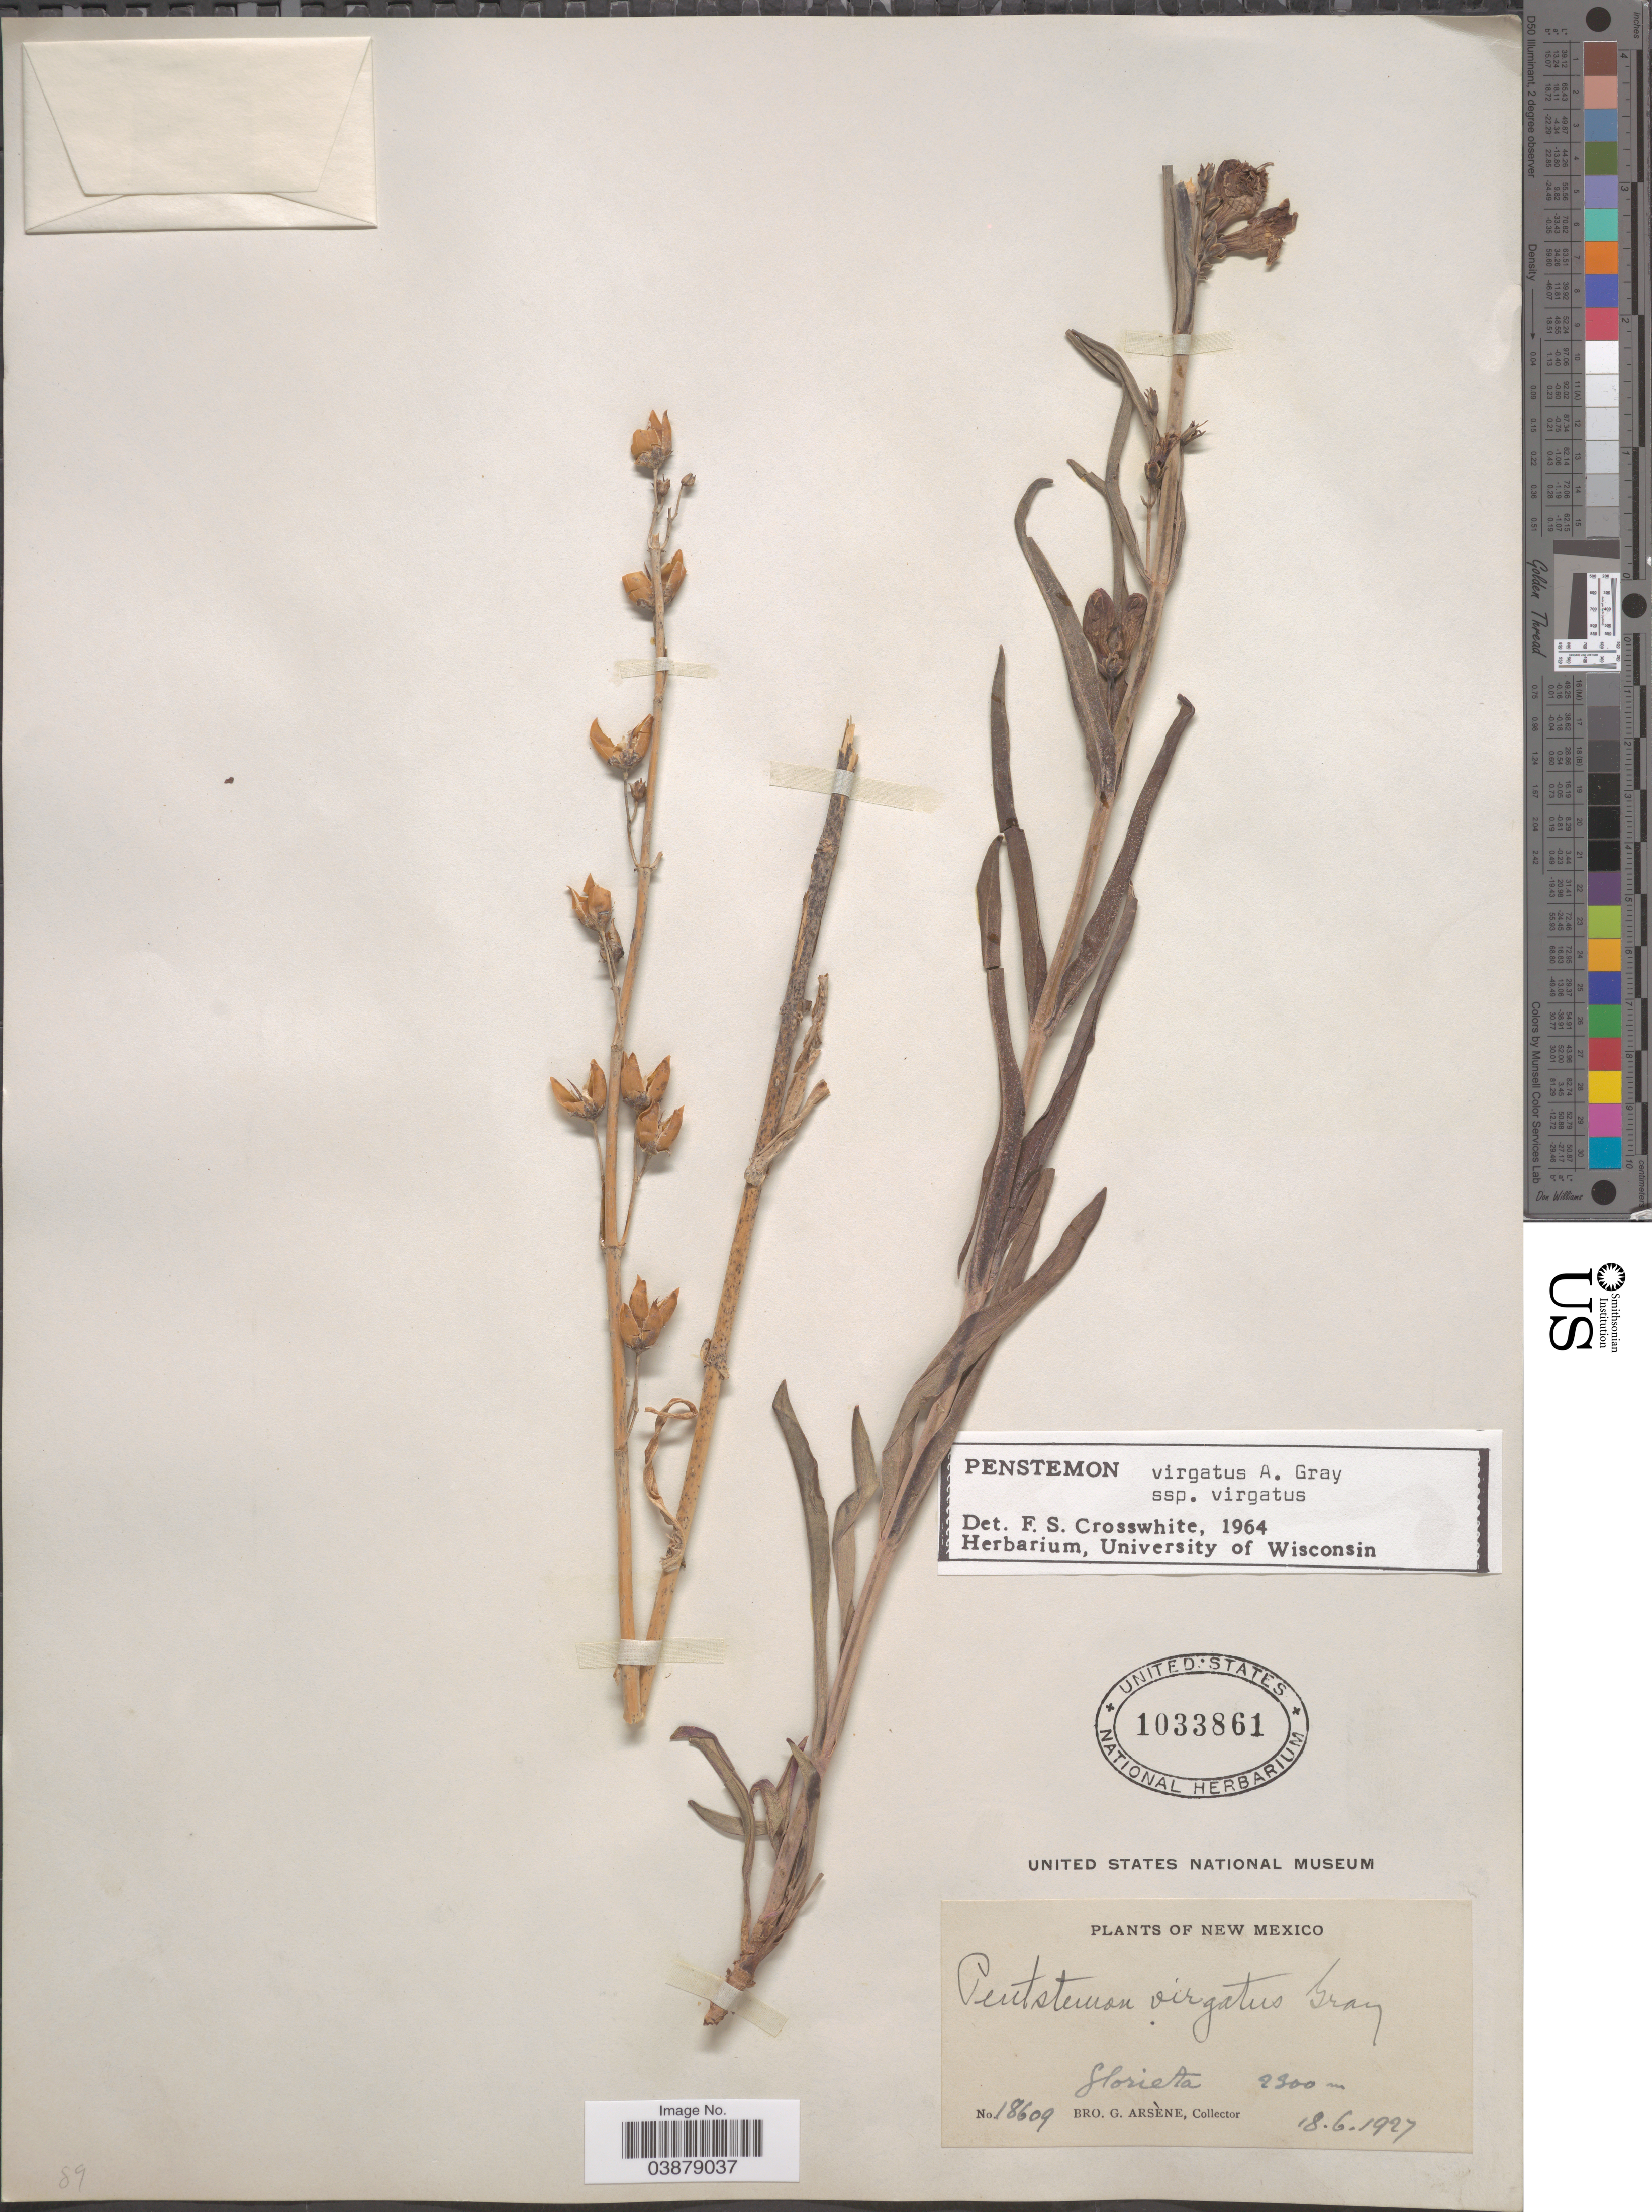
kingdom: Plantae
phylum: Tracheophyta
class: Magnoliopsida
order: Lamiales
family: Plantaginaceae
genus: Penstemon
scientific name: Penstemon virgatus subsp. virgatus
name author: A. Gray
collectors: Bro. G. Arsène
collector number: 18609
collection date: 1927-06-18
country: United States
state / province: New Mexico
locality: Glorieta.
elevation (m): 2300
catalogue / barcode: US 1033861